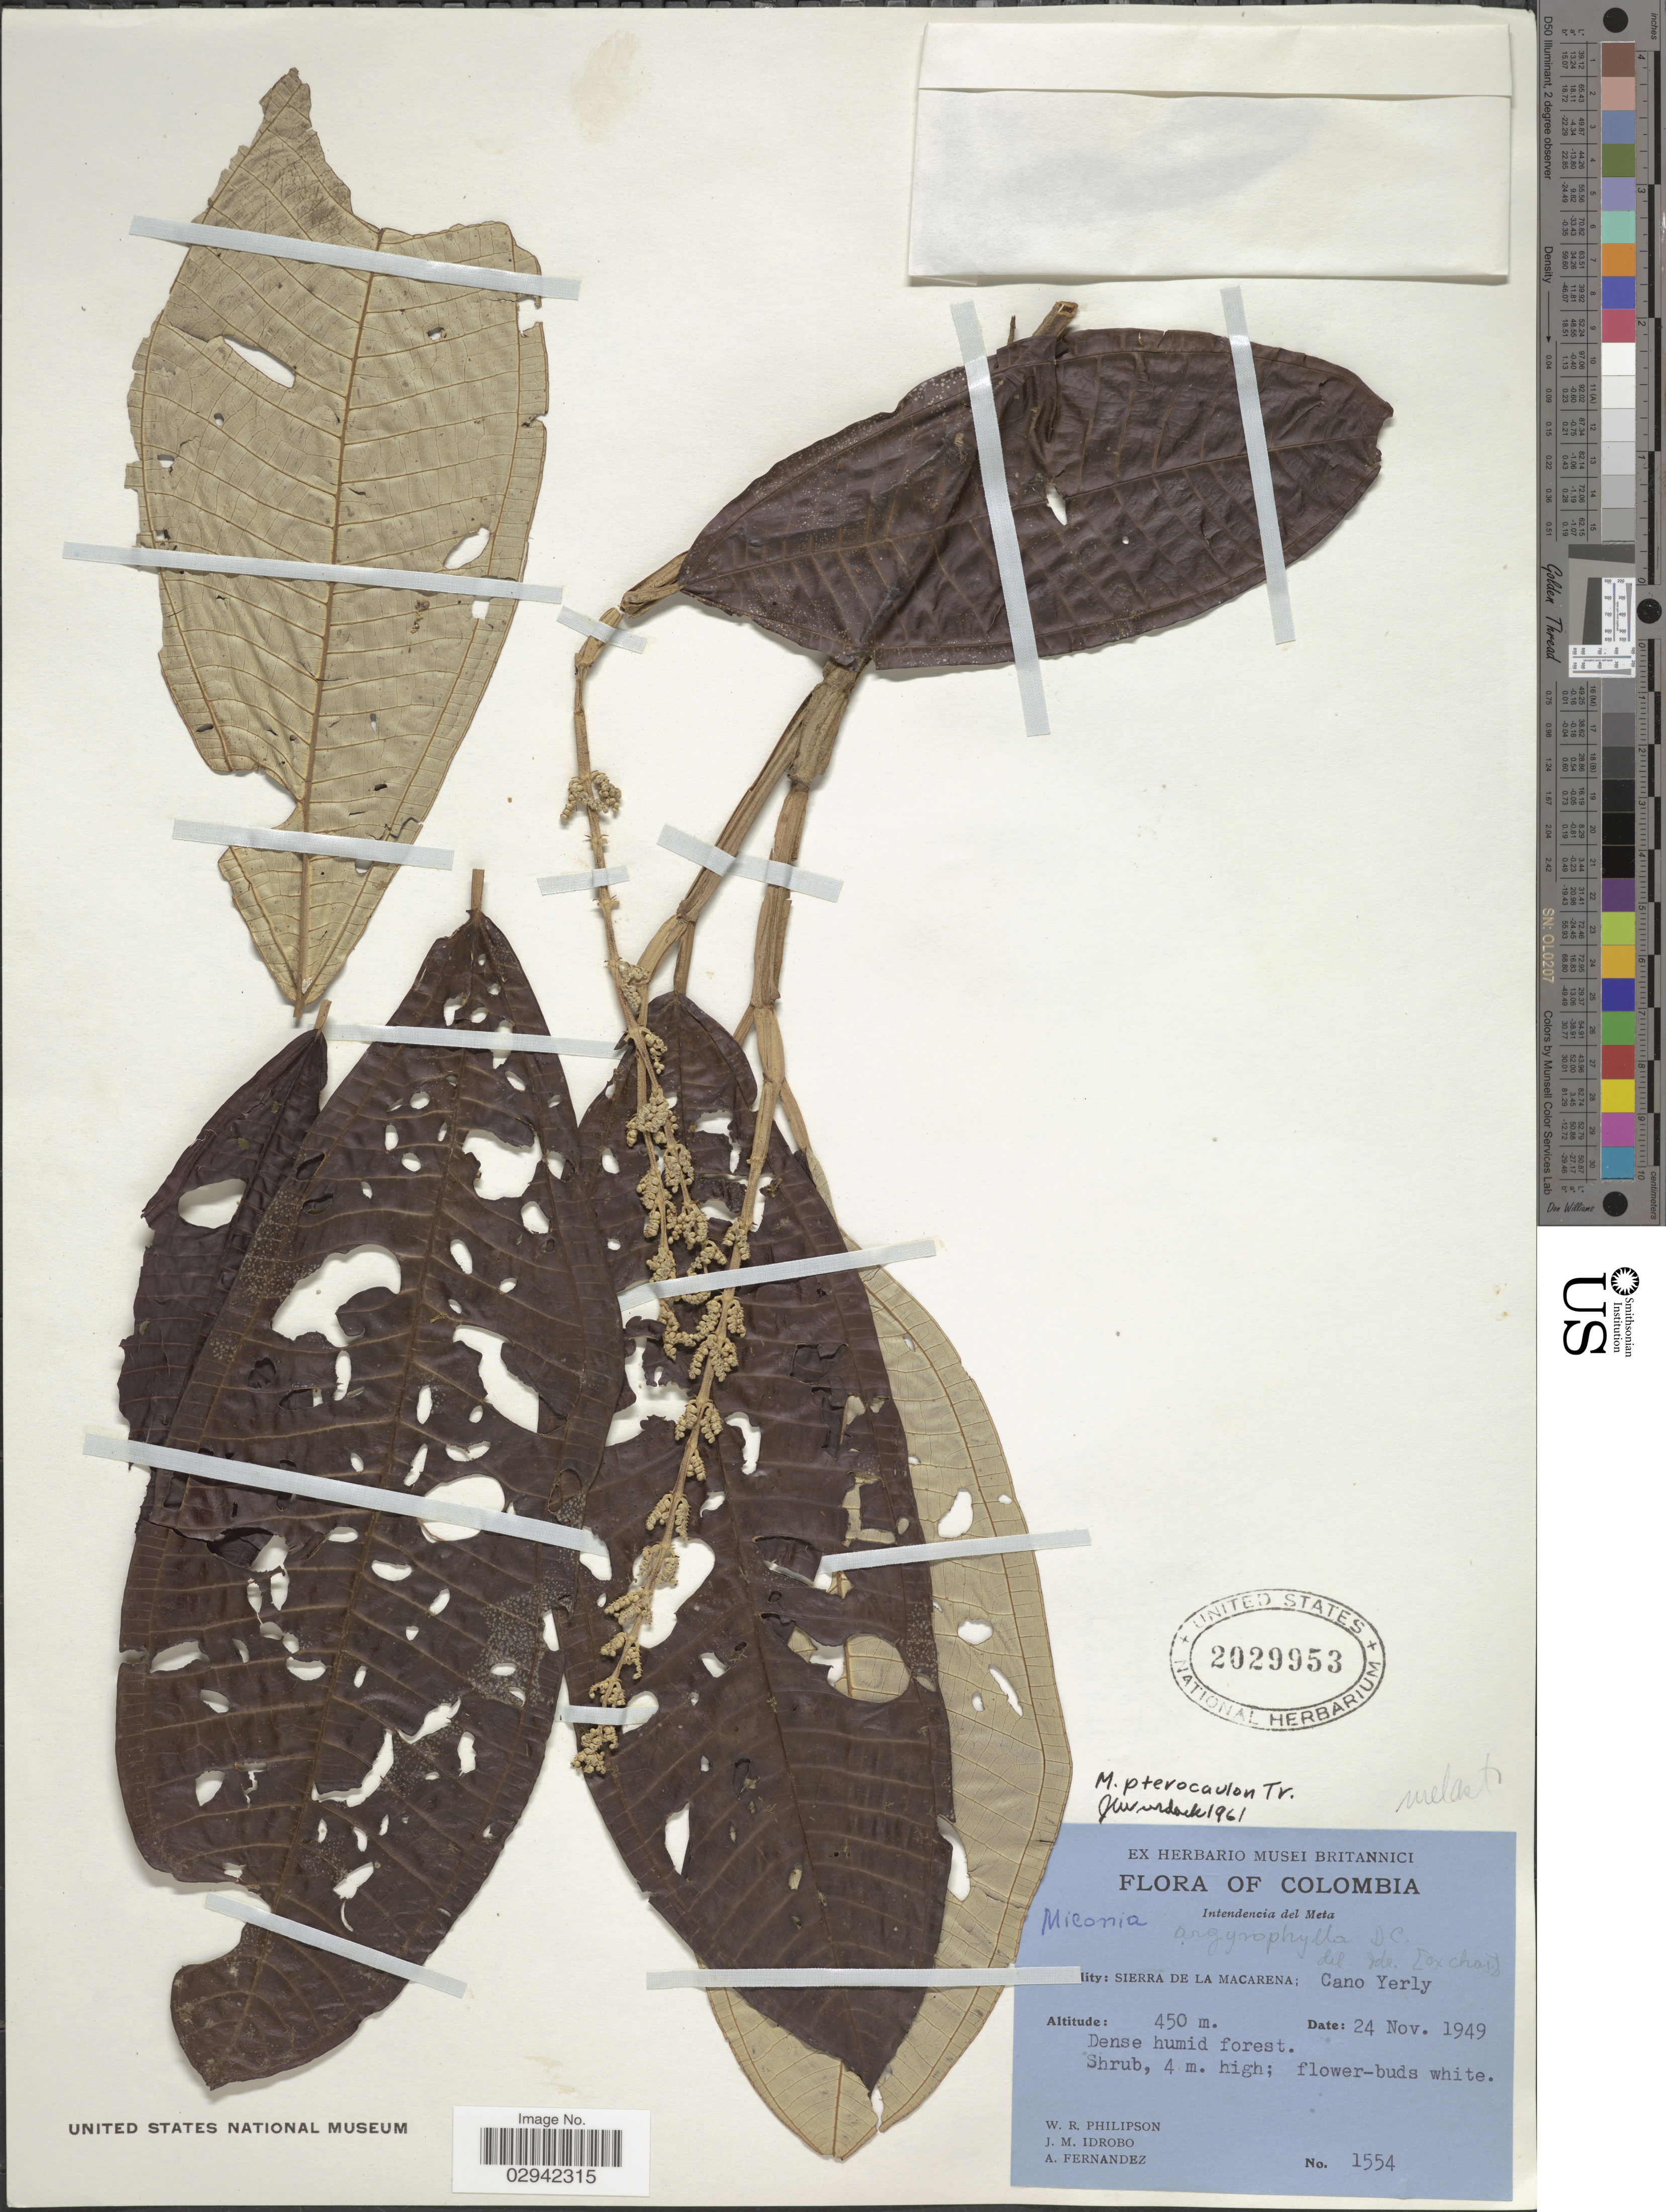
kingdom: Plantae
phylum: Tracheophyta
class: Magnoliopsida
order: Myrtales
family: Melastomataceae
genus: Miconia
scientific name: Miconia pterocaulon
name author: Triana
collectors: W. R. Philipson, J. M. Idrobo & A. Fernandez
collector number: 1554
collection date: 1949-11-24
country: Colombia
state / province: Meta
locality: Sierra de La Macarena; Cano Yerly.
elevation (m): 450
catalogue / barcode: US 2029953